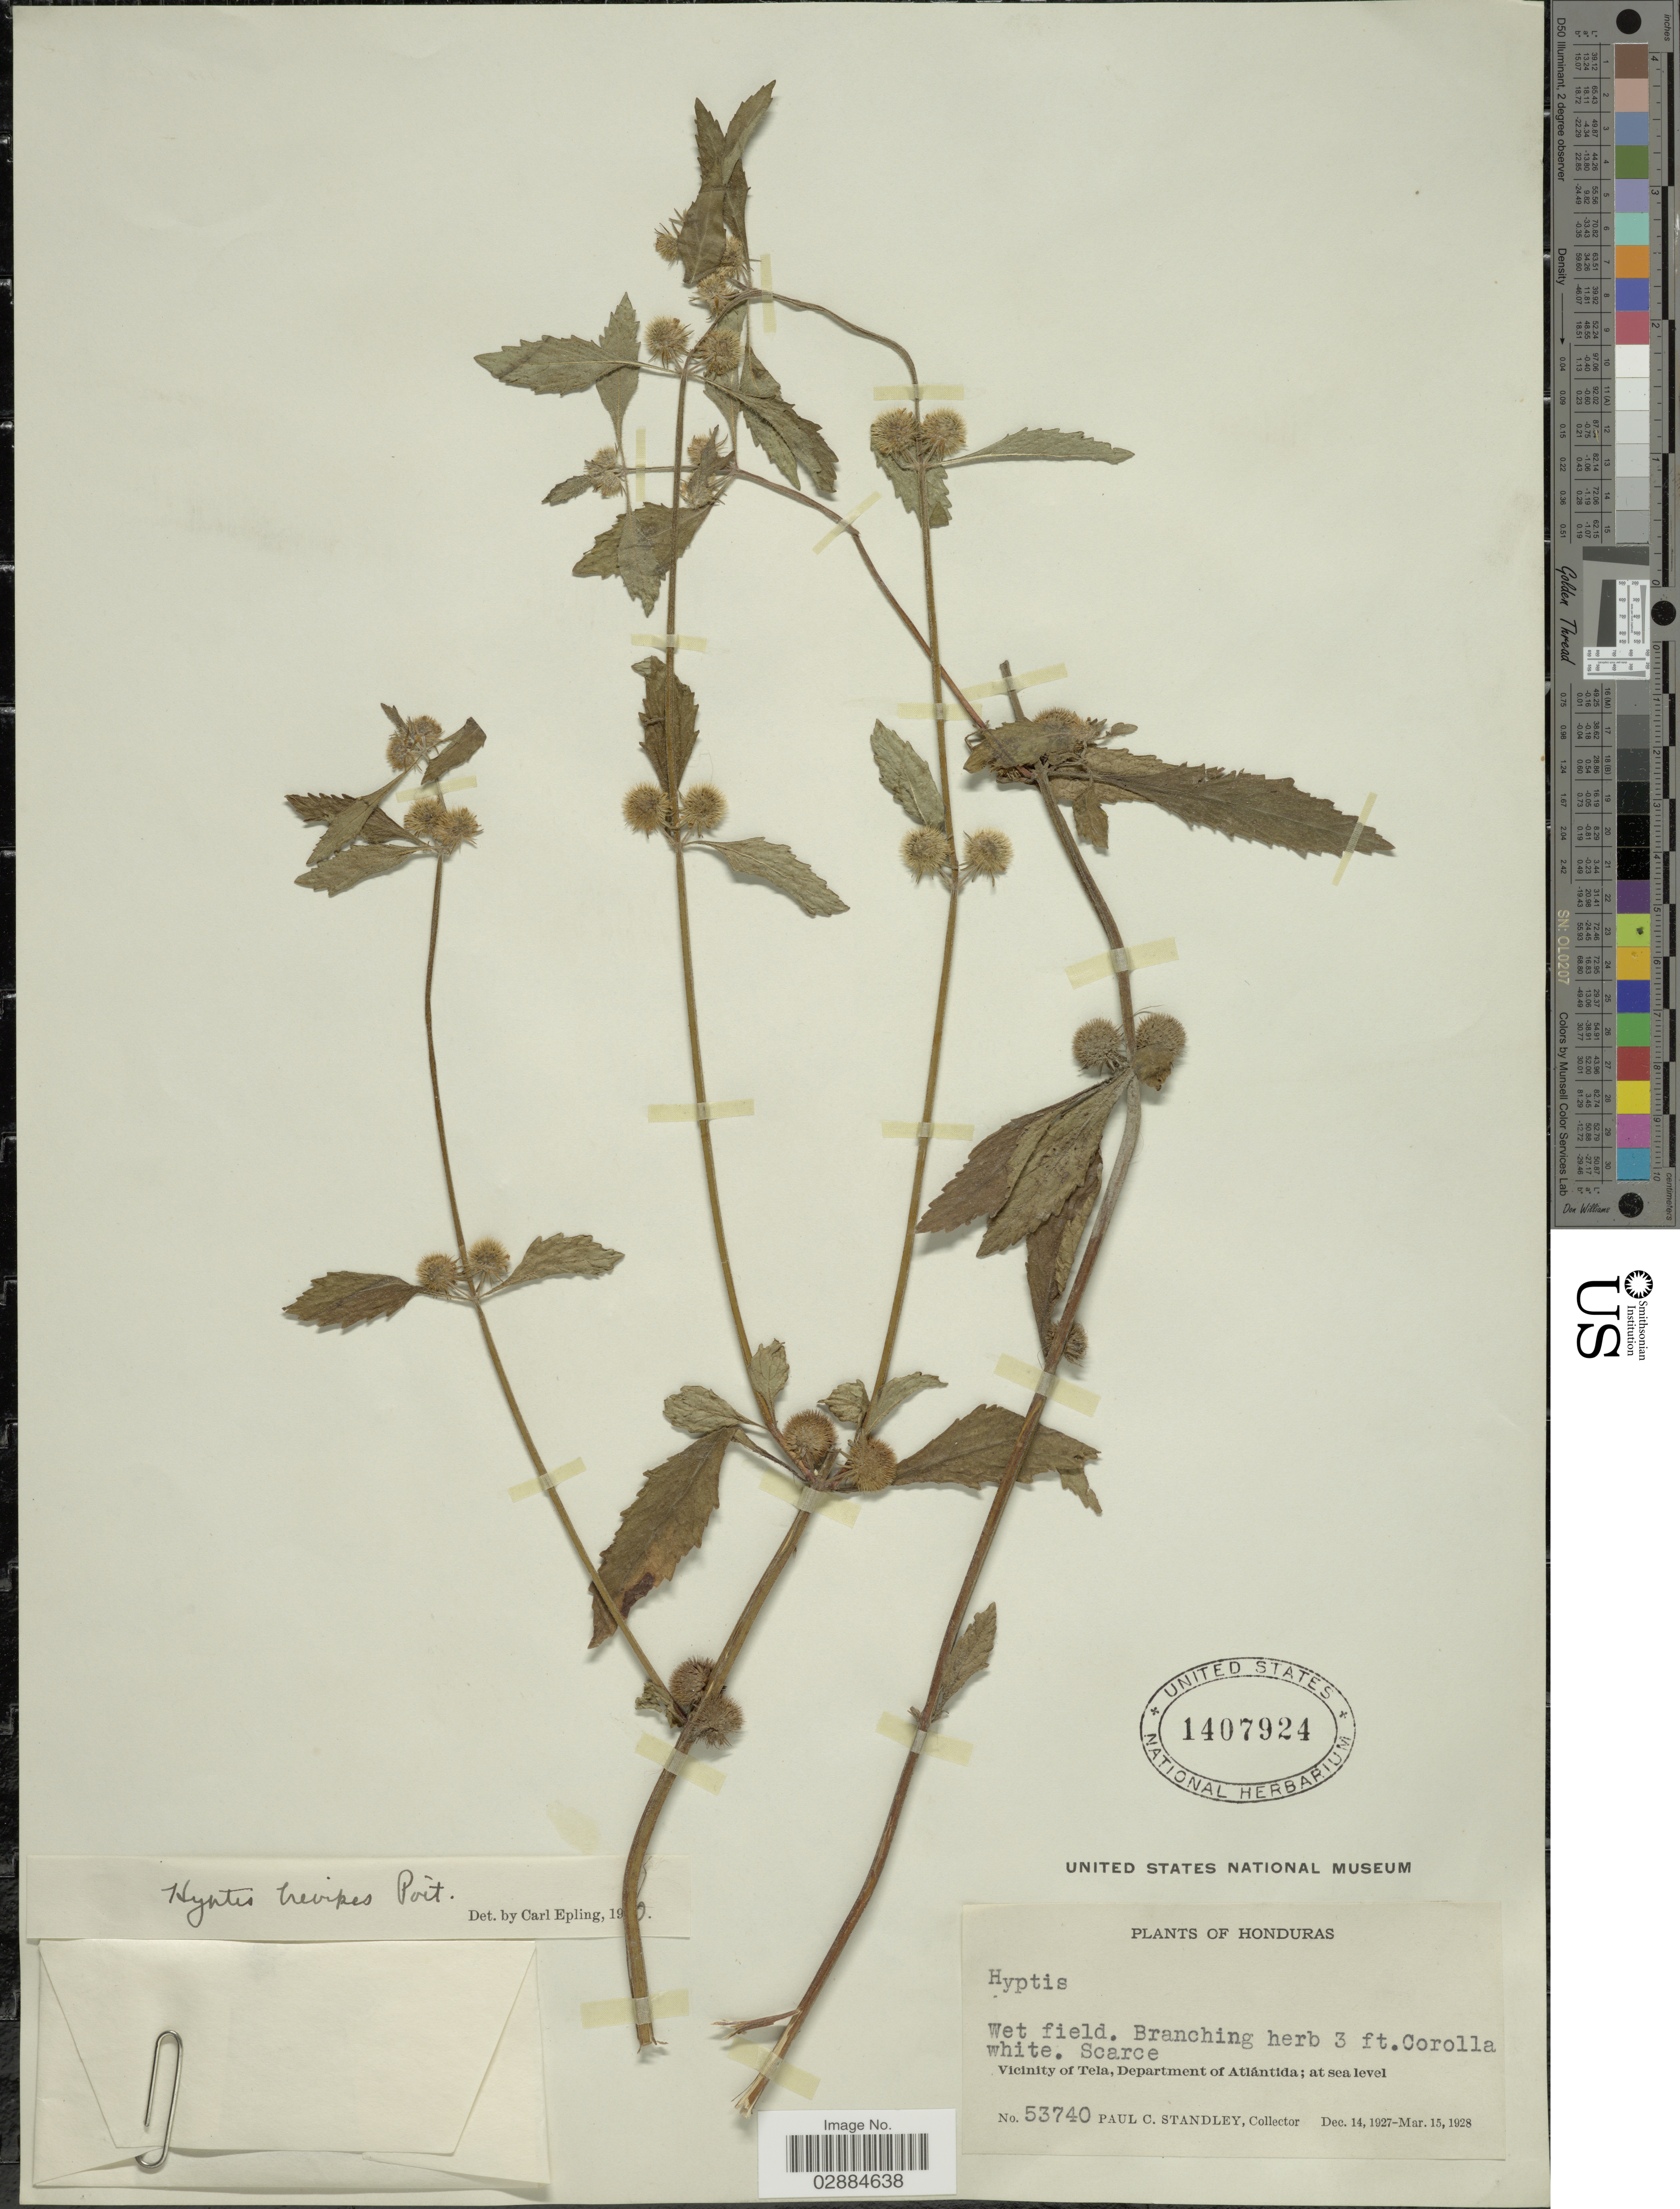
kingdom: Plantae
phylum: Tracheophyta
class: Magnoliopsida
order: Lamiales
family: Lamiaceae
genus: Hyptis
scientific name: Hyptis brevipes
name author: Poit.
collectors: P. C. Standley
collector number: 53740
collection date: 1927-12-14/1928-03-15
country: Honduras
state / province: Atlántida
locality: Vicinity of Tela, Department of Atlántida.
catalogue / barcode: US 1407924